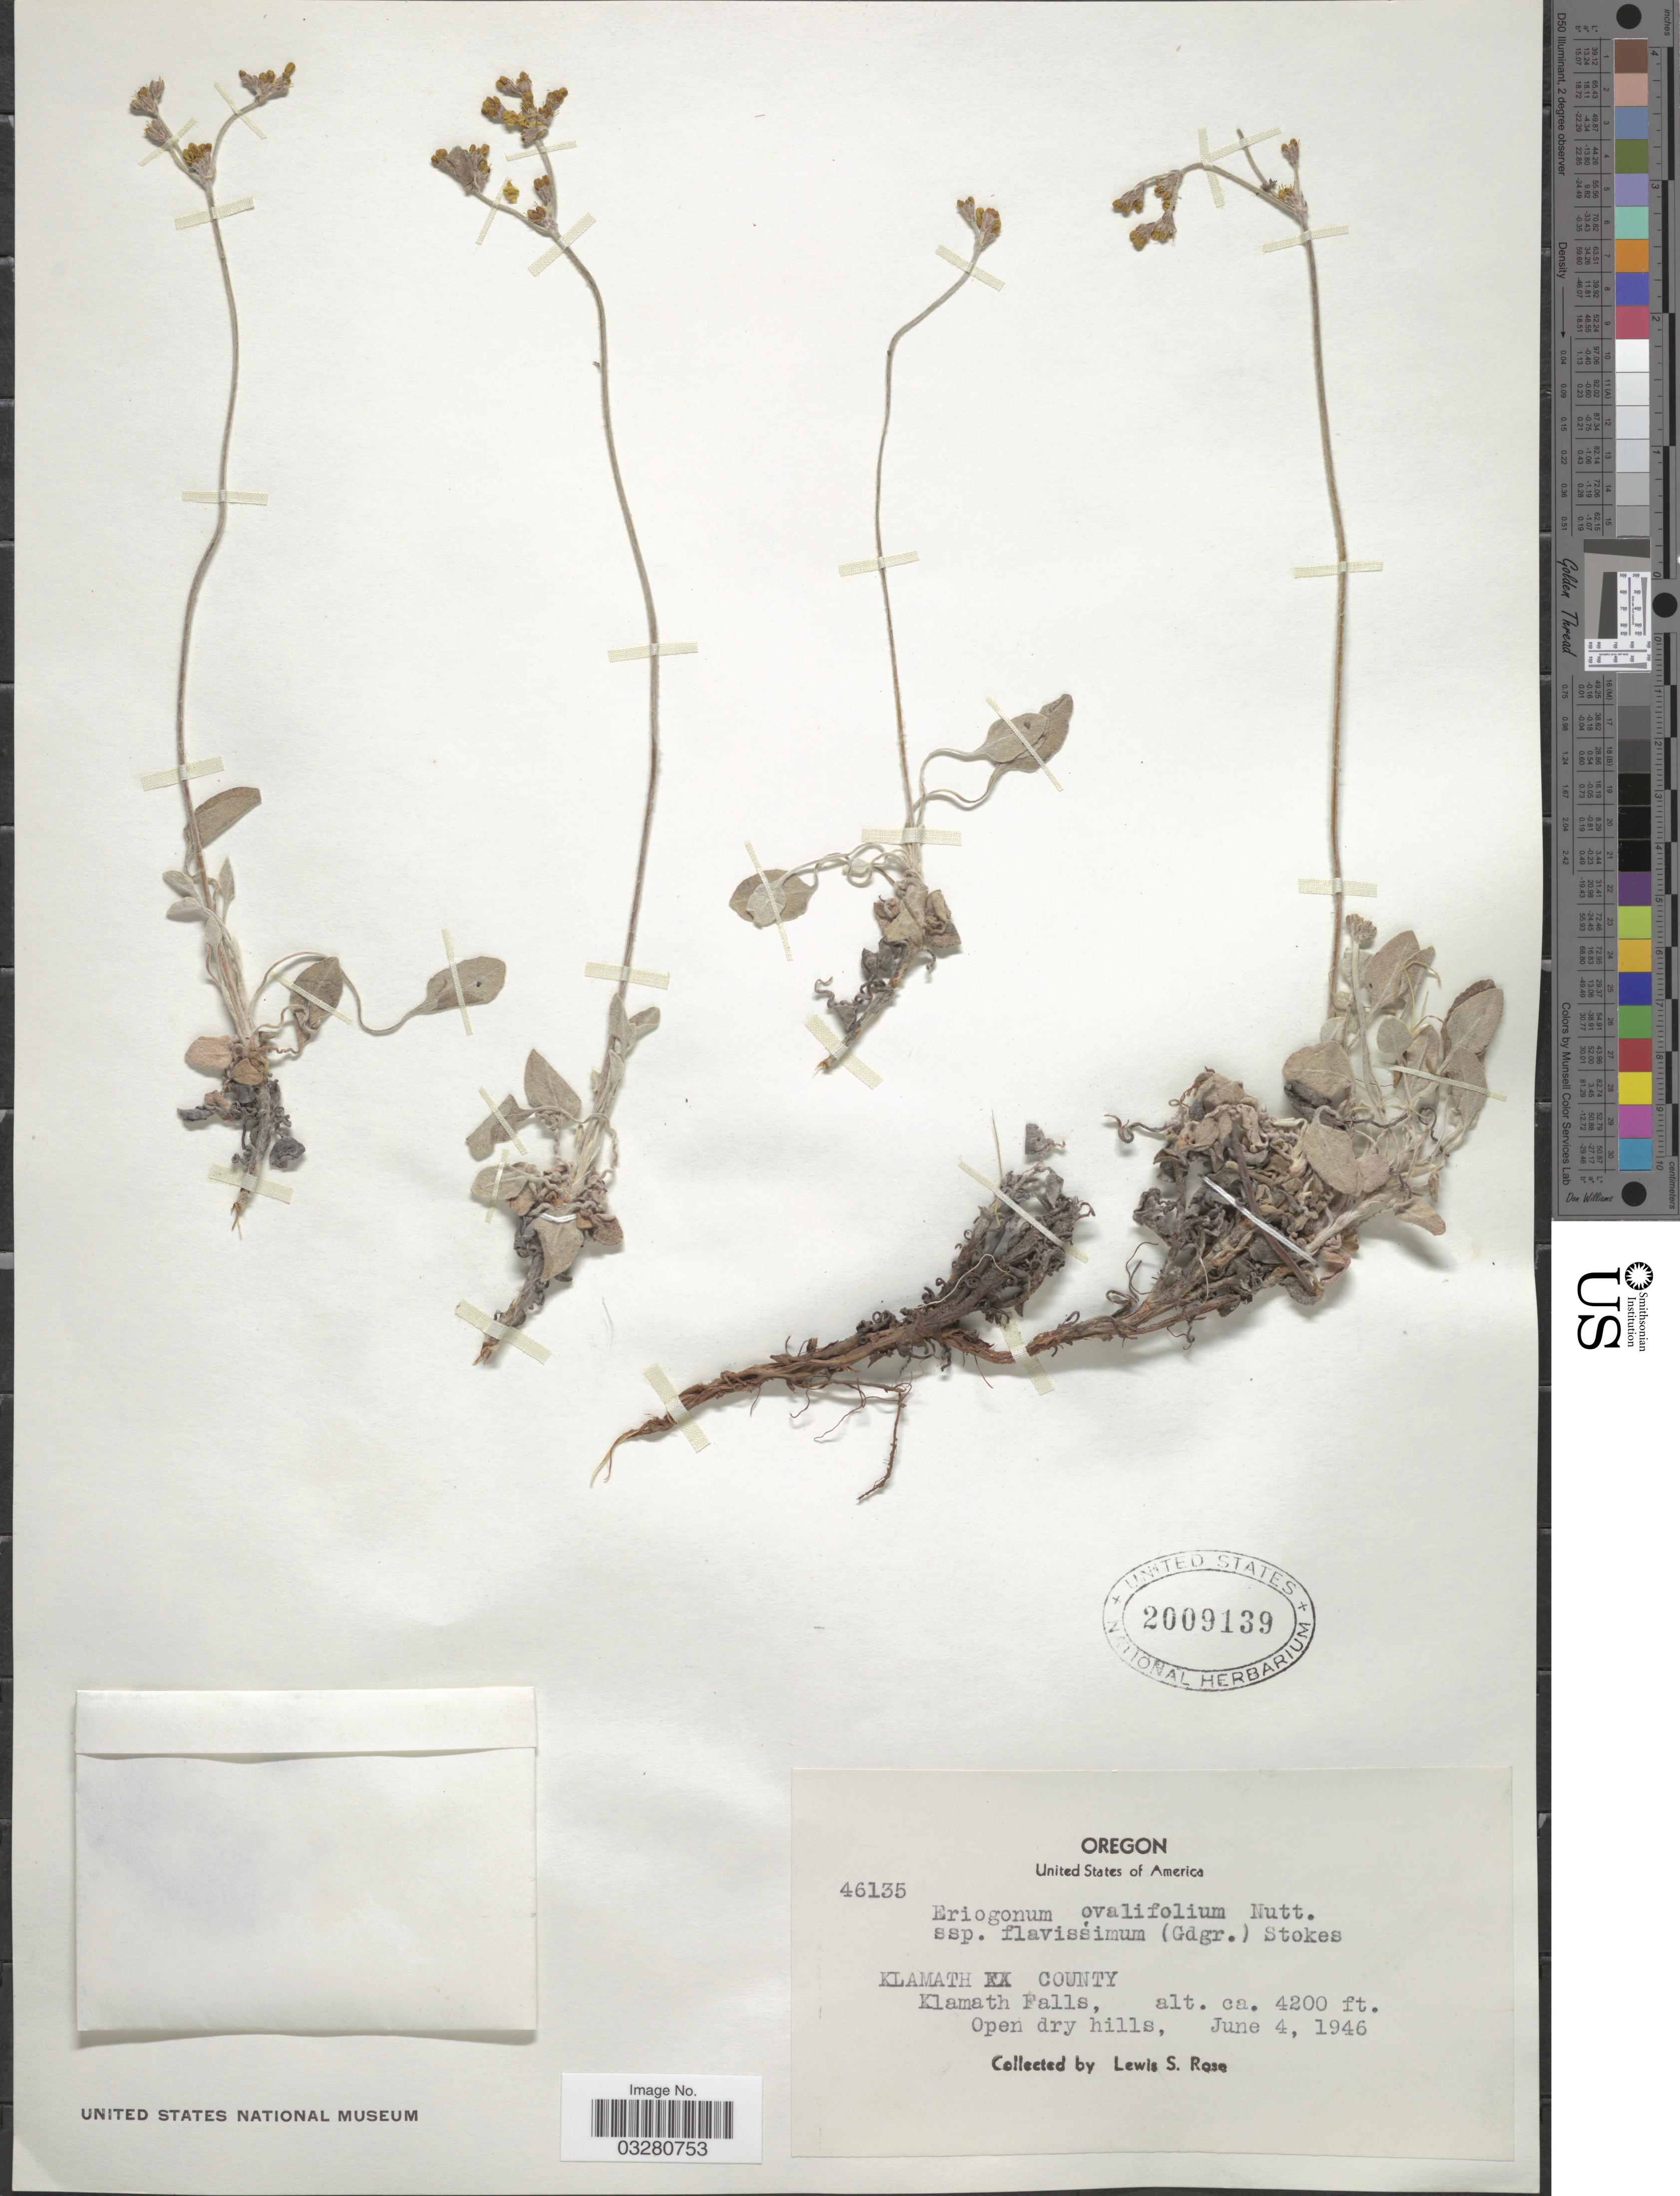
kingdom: Plantae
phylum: Tracheophyta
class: Magnoliopsida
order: Caryophyllales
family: Polygonaceae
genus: Eriogonum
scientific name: Eriogonum strictum subsp. anserinum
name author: (Greene) Munz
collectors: L. S. Rose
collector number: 46135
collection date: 1946-06-04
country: United States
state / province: Oregon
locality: Klamath County. Klamath Falls.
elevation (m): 1280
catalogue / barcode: US 2009139